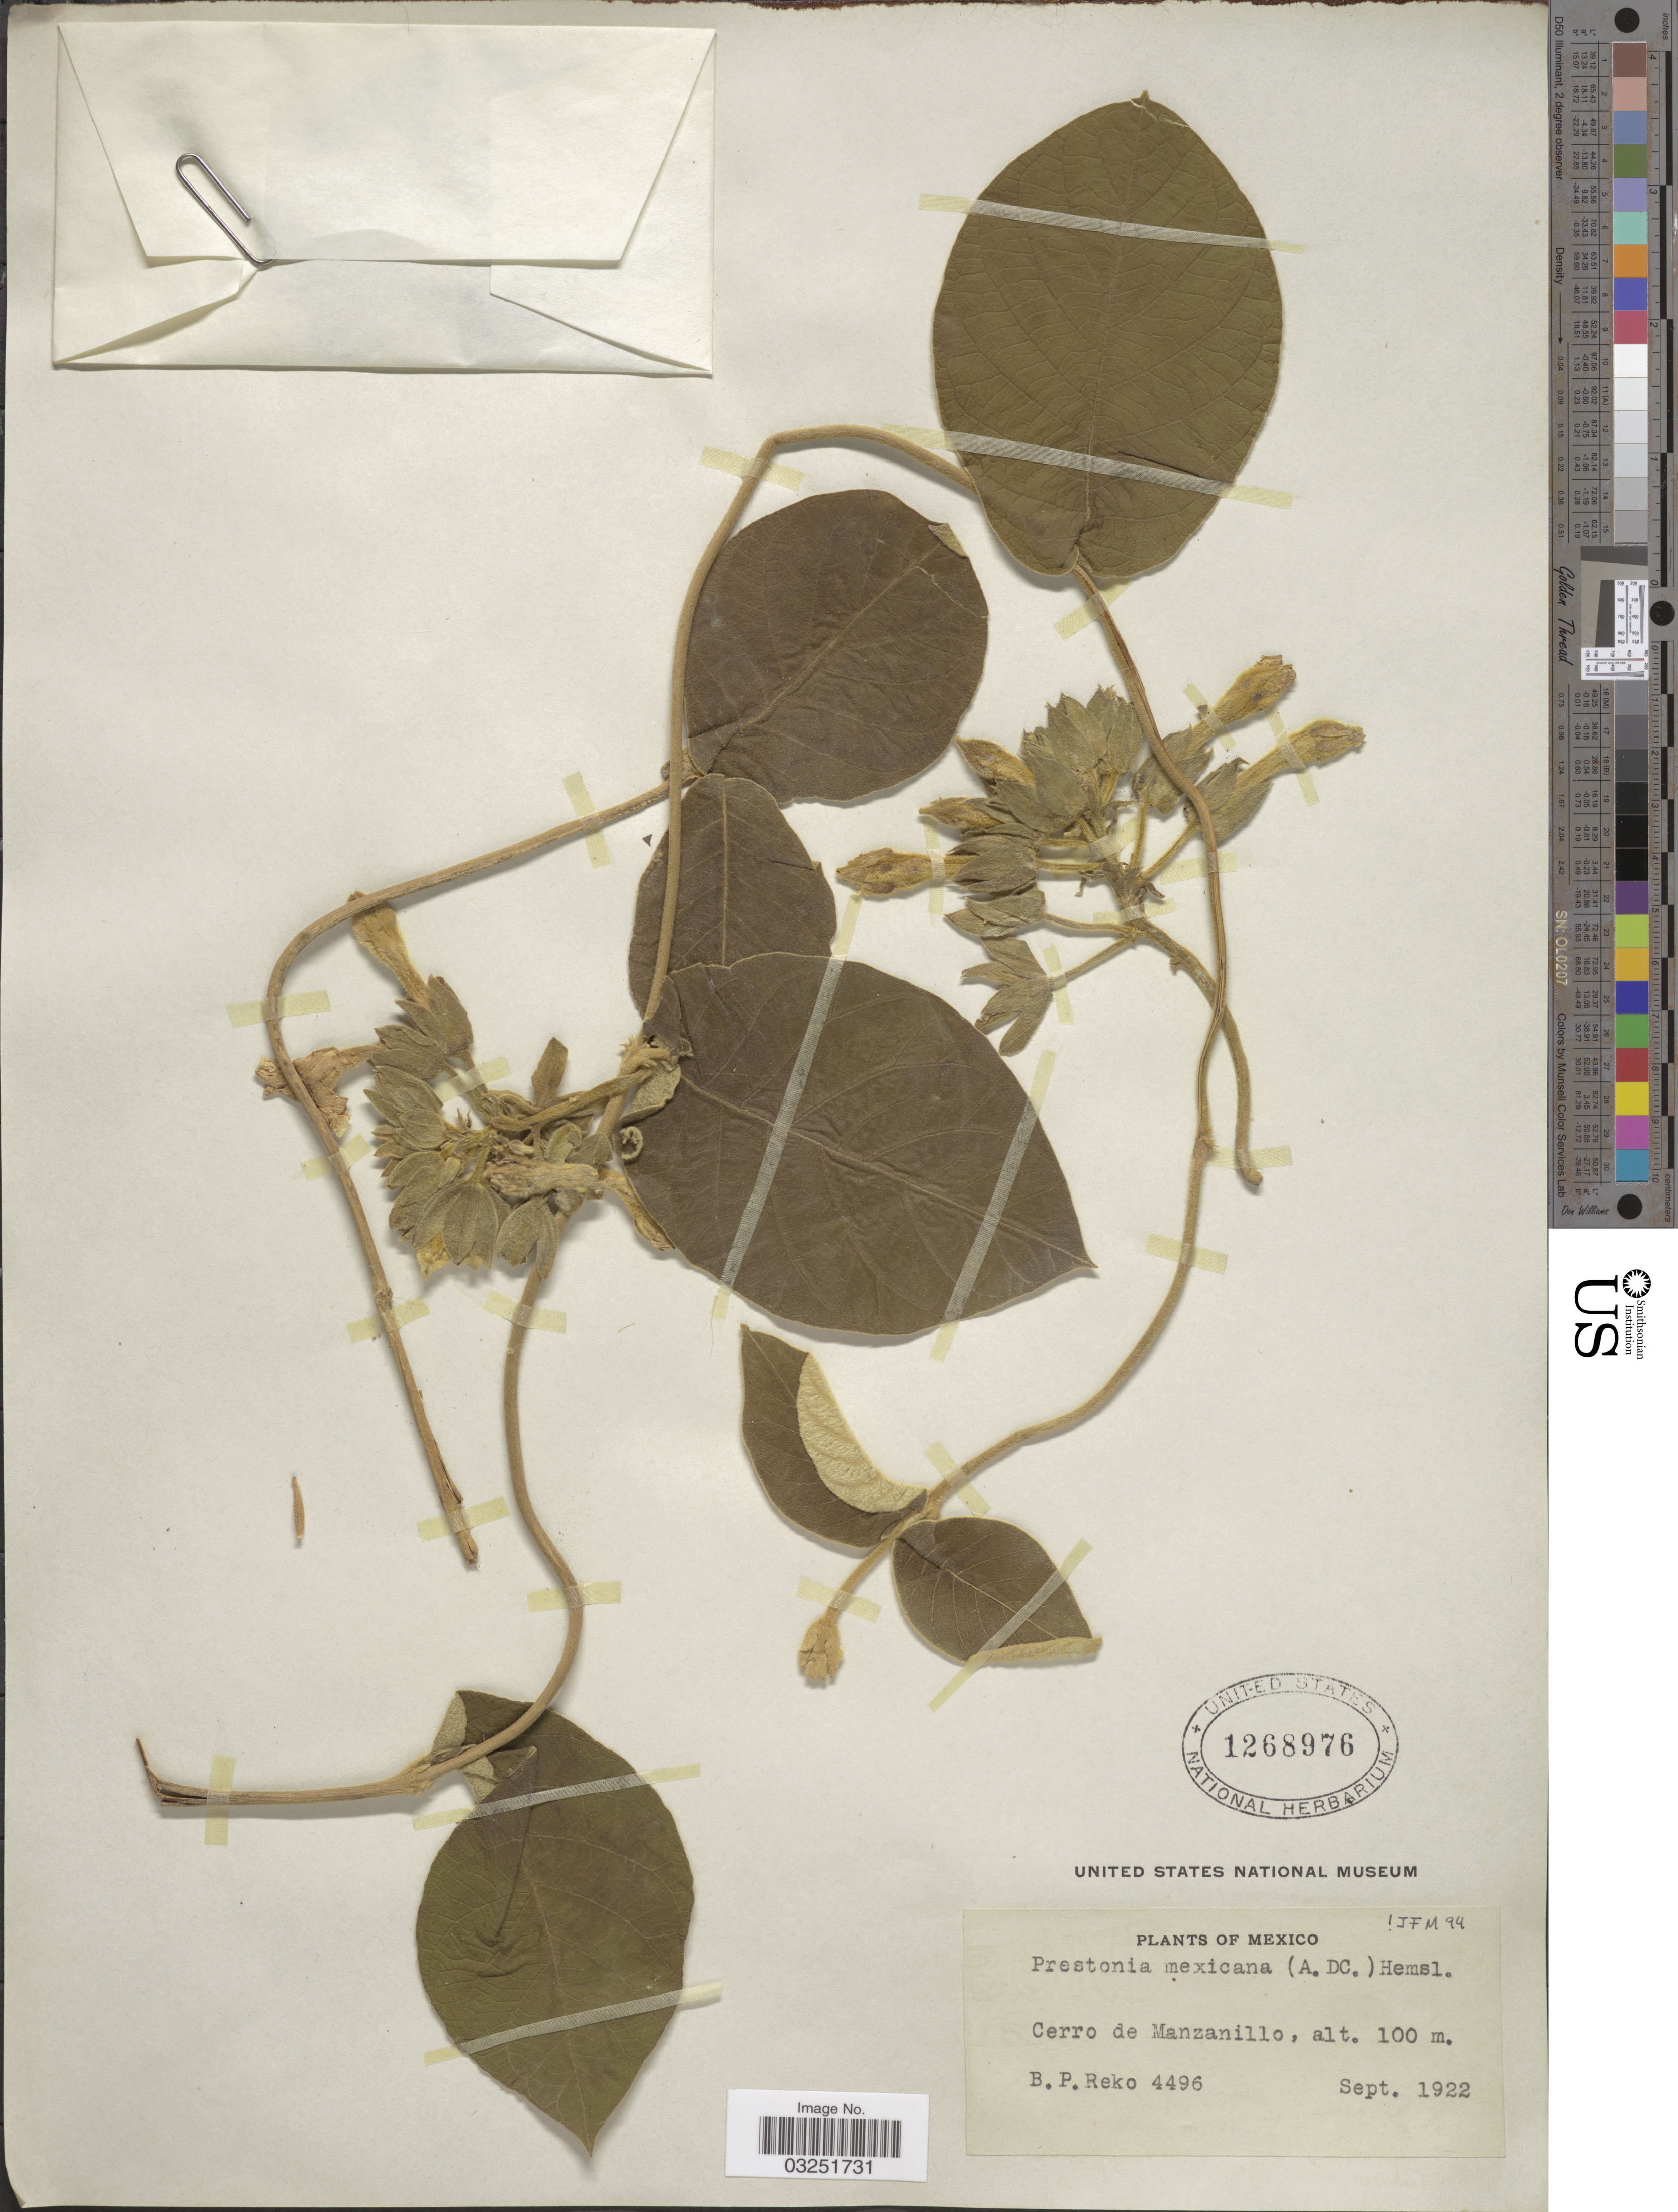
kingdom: Plantae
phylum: Tracheophyta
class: Magnoliopsida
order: Gentianales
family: Apocynaceae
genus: Prestonia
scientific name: Prestonia mexicana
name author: DC.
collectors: B. P. Reko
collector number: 4496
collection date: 1922-09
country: Mexico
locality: Cerro de Manzanillo.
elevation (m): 100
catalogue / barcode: US 1268976